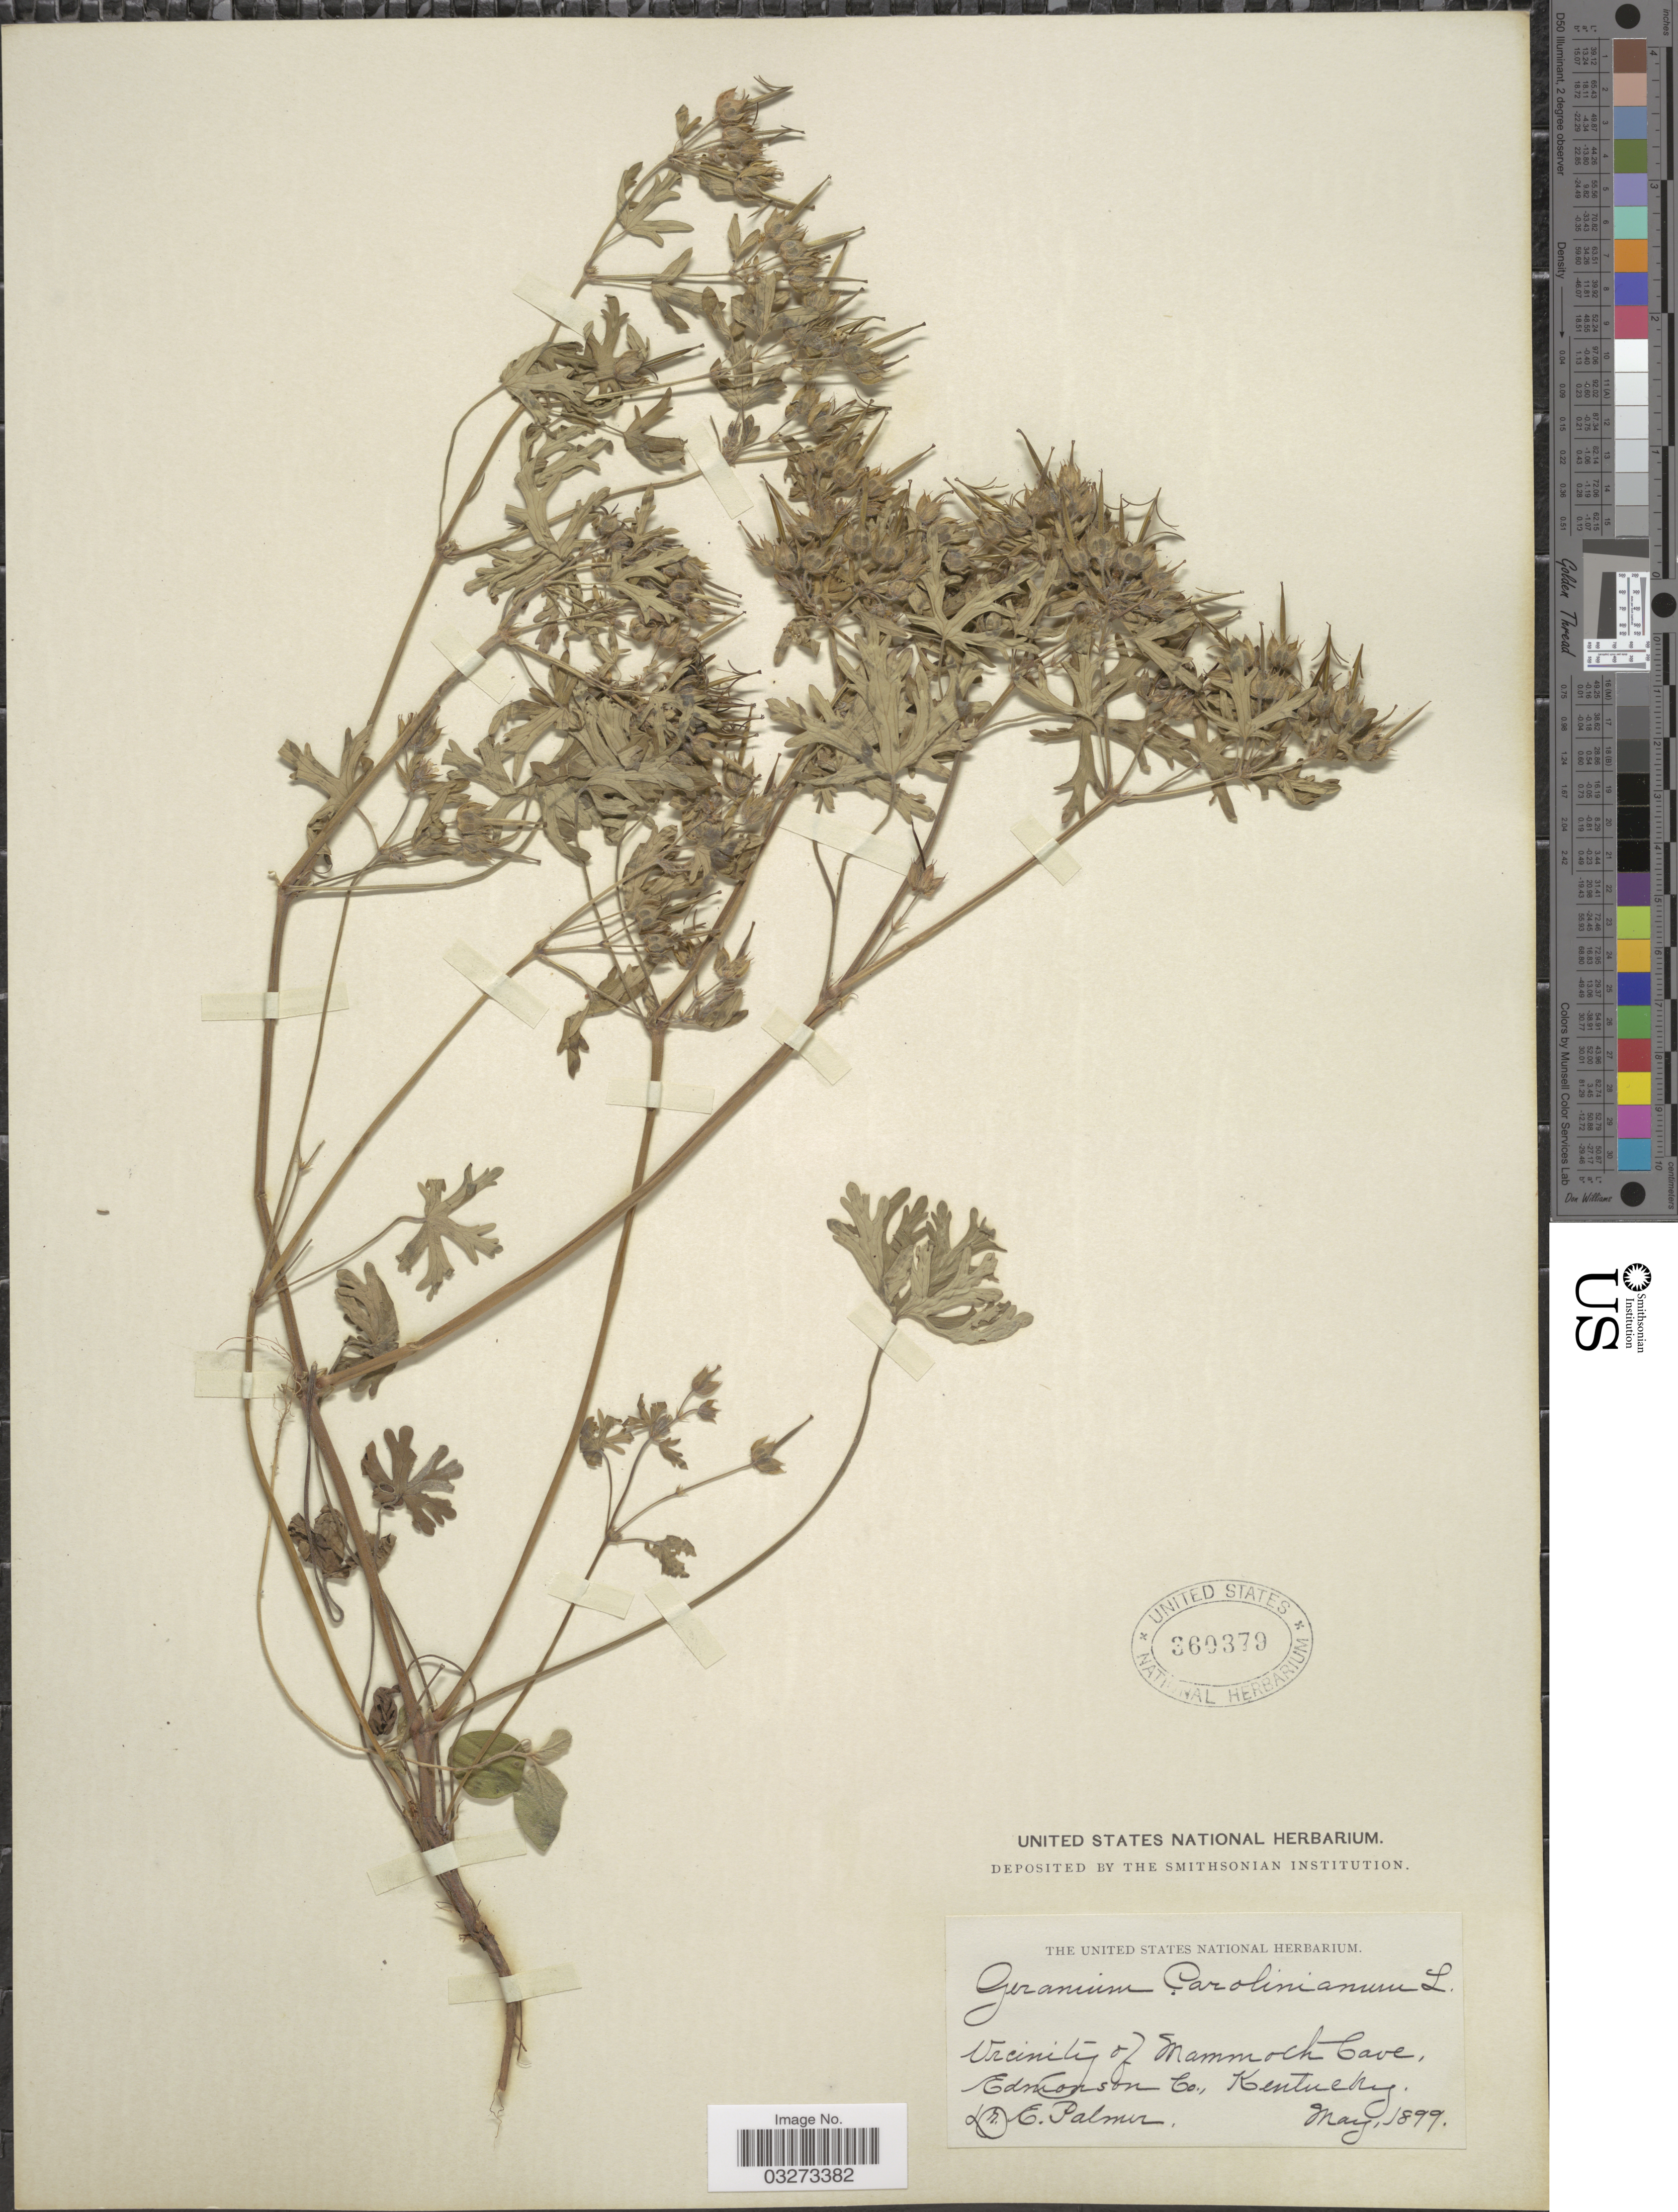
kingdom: Plantae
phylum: Tracheophyta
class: Magnoliopsida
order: Geraniales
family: Geraniaceae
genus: Geranium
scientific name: Geranium carolinianum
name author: L.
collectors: E. Palmer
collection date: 1899-05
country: United States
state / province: Kentucky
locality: Vicinity of Mammoth Cave, Edmonson Co.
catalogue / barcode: US 360379